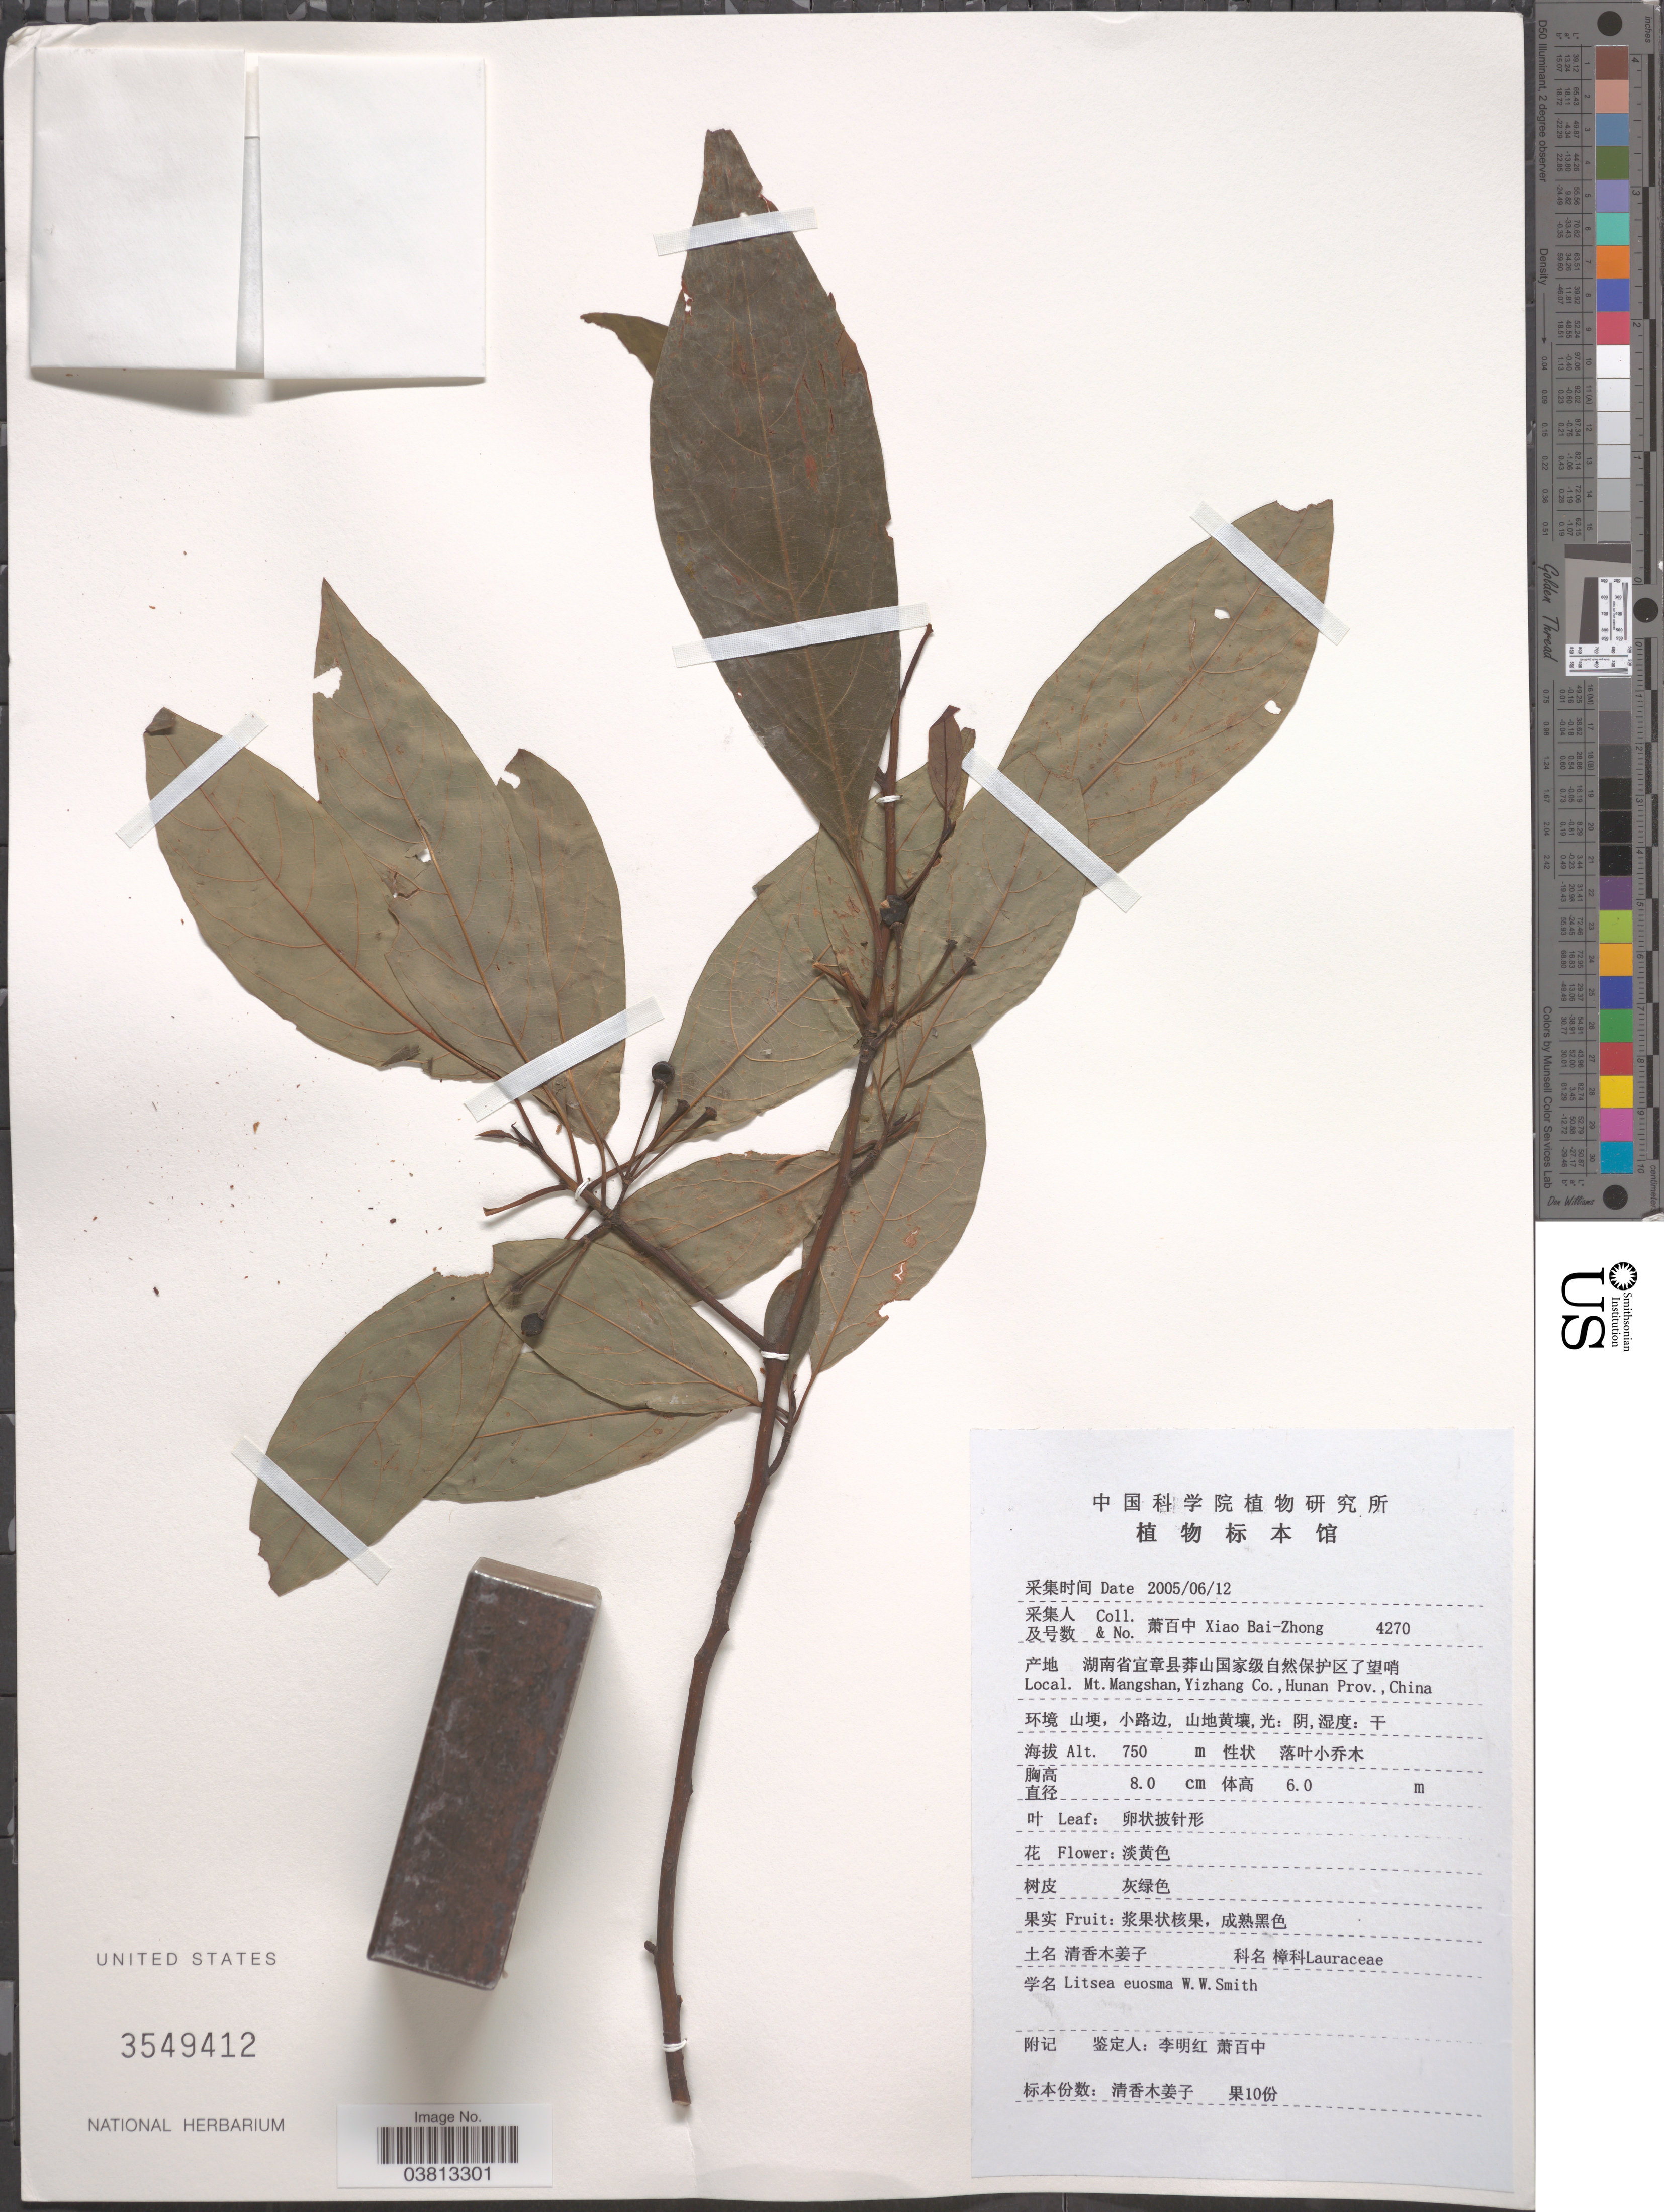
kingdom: Plantae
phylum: Tracheophyta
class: Magnoliopsida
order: Laurales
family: Lauraceae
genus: Litsea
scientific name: Litsea euosma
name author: W.W. Sm.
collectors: B. Z. Xiao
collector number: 4270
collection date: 2005-06-12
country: China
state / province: Hunan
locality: Mt. Mangshan, Yizhang Co.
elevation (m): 750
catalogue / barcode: US 3549412